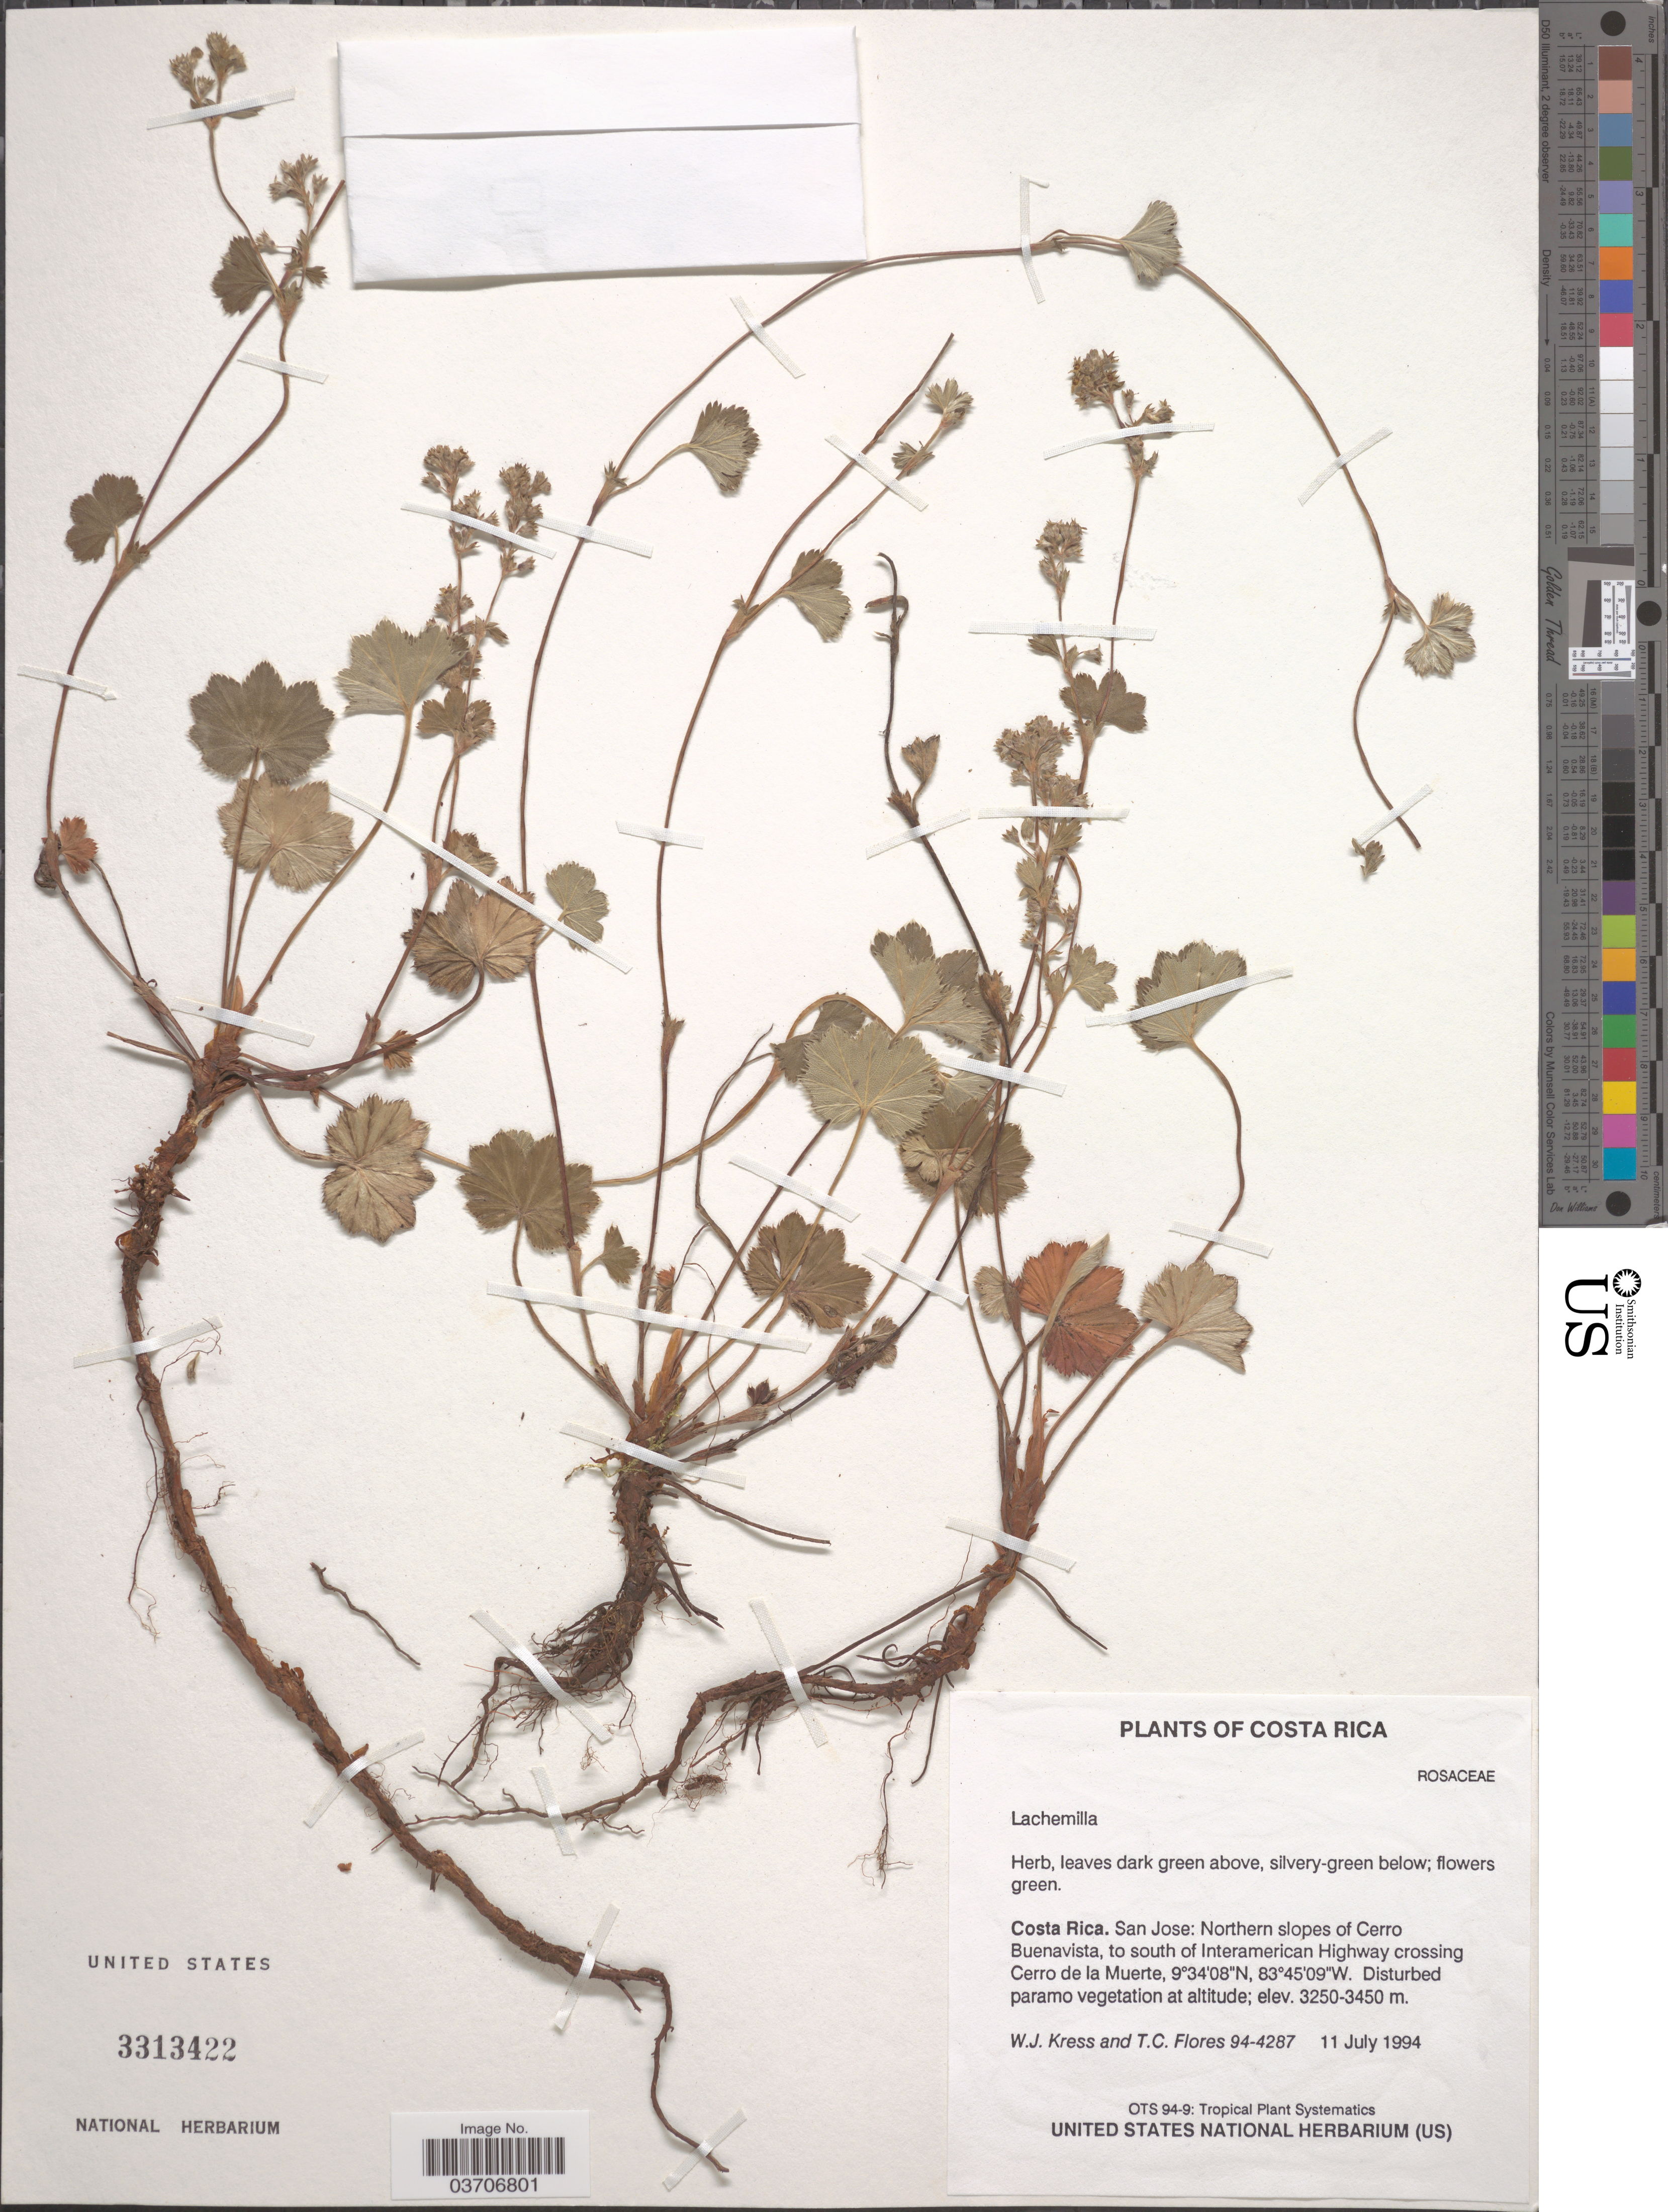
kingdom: Plantae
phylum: Tracheophyta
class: Magnoliopsida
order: Rosales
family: Rosaceae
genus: Lachemilla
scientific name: Lachemilla sp.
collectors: W. J. Kress & T. C. Flores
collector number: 94-4287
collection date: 1994-07-11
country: Costa Rica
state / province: San José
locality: Northern slopes of Cerro Buenavista, to south of Interamerican Highway crossing Cerro de la Muerte.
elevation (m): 3250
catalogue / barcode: US 3313422